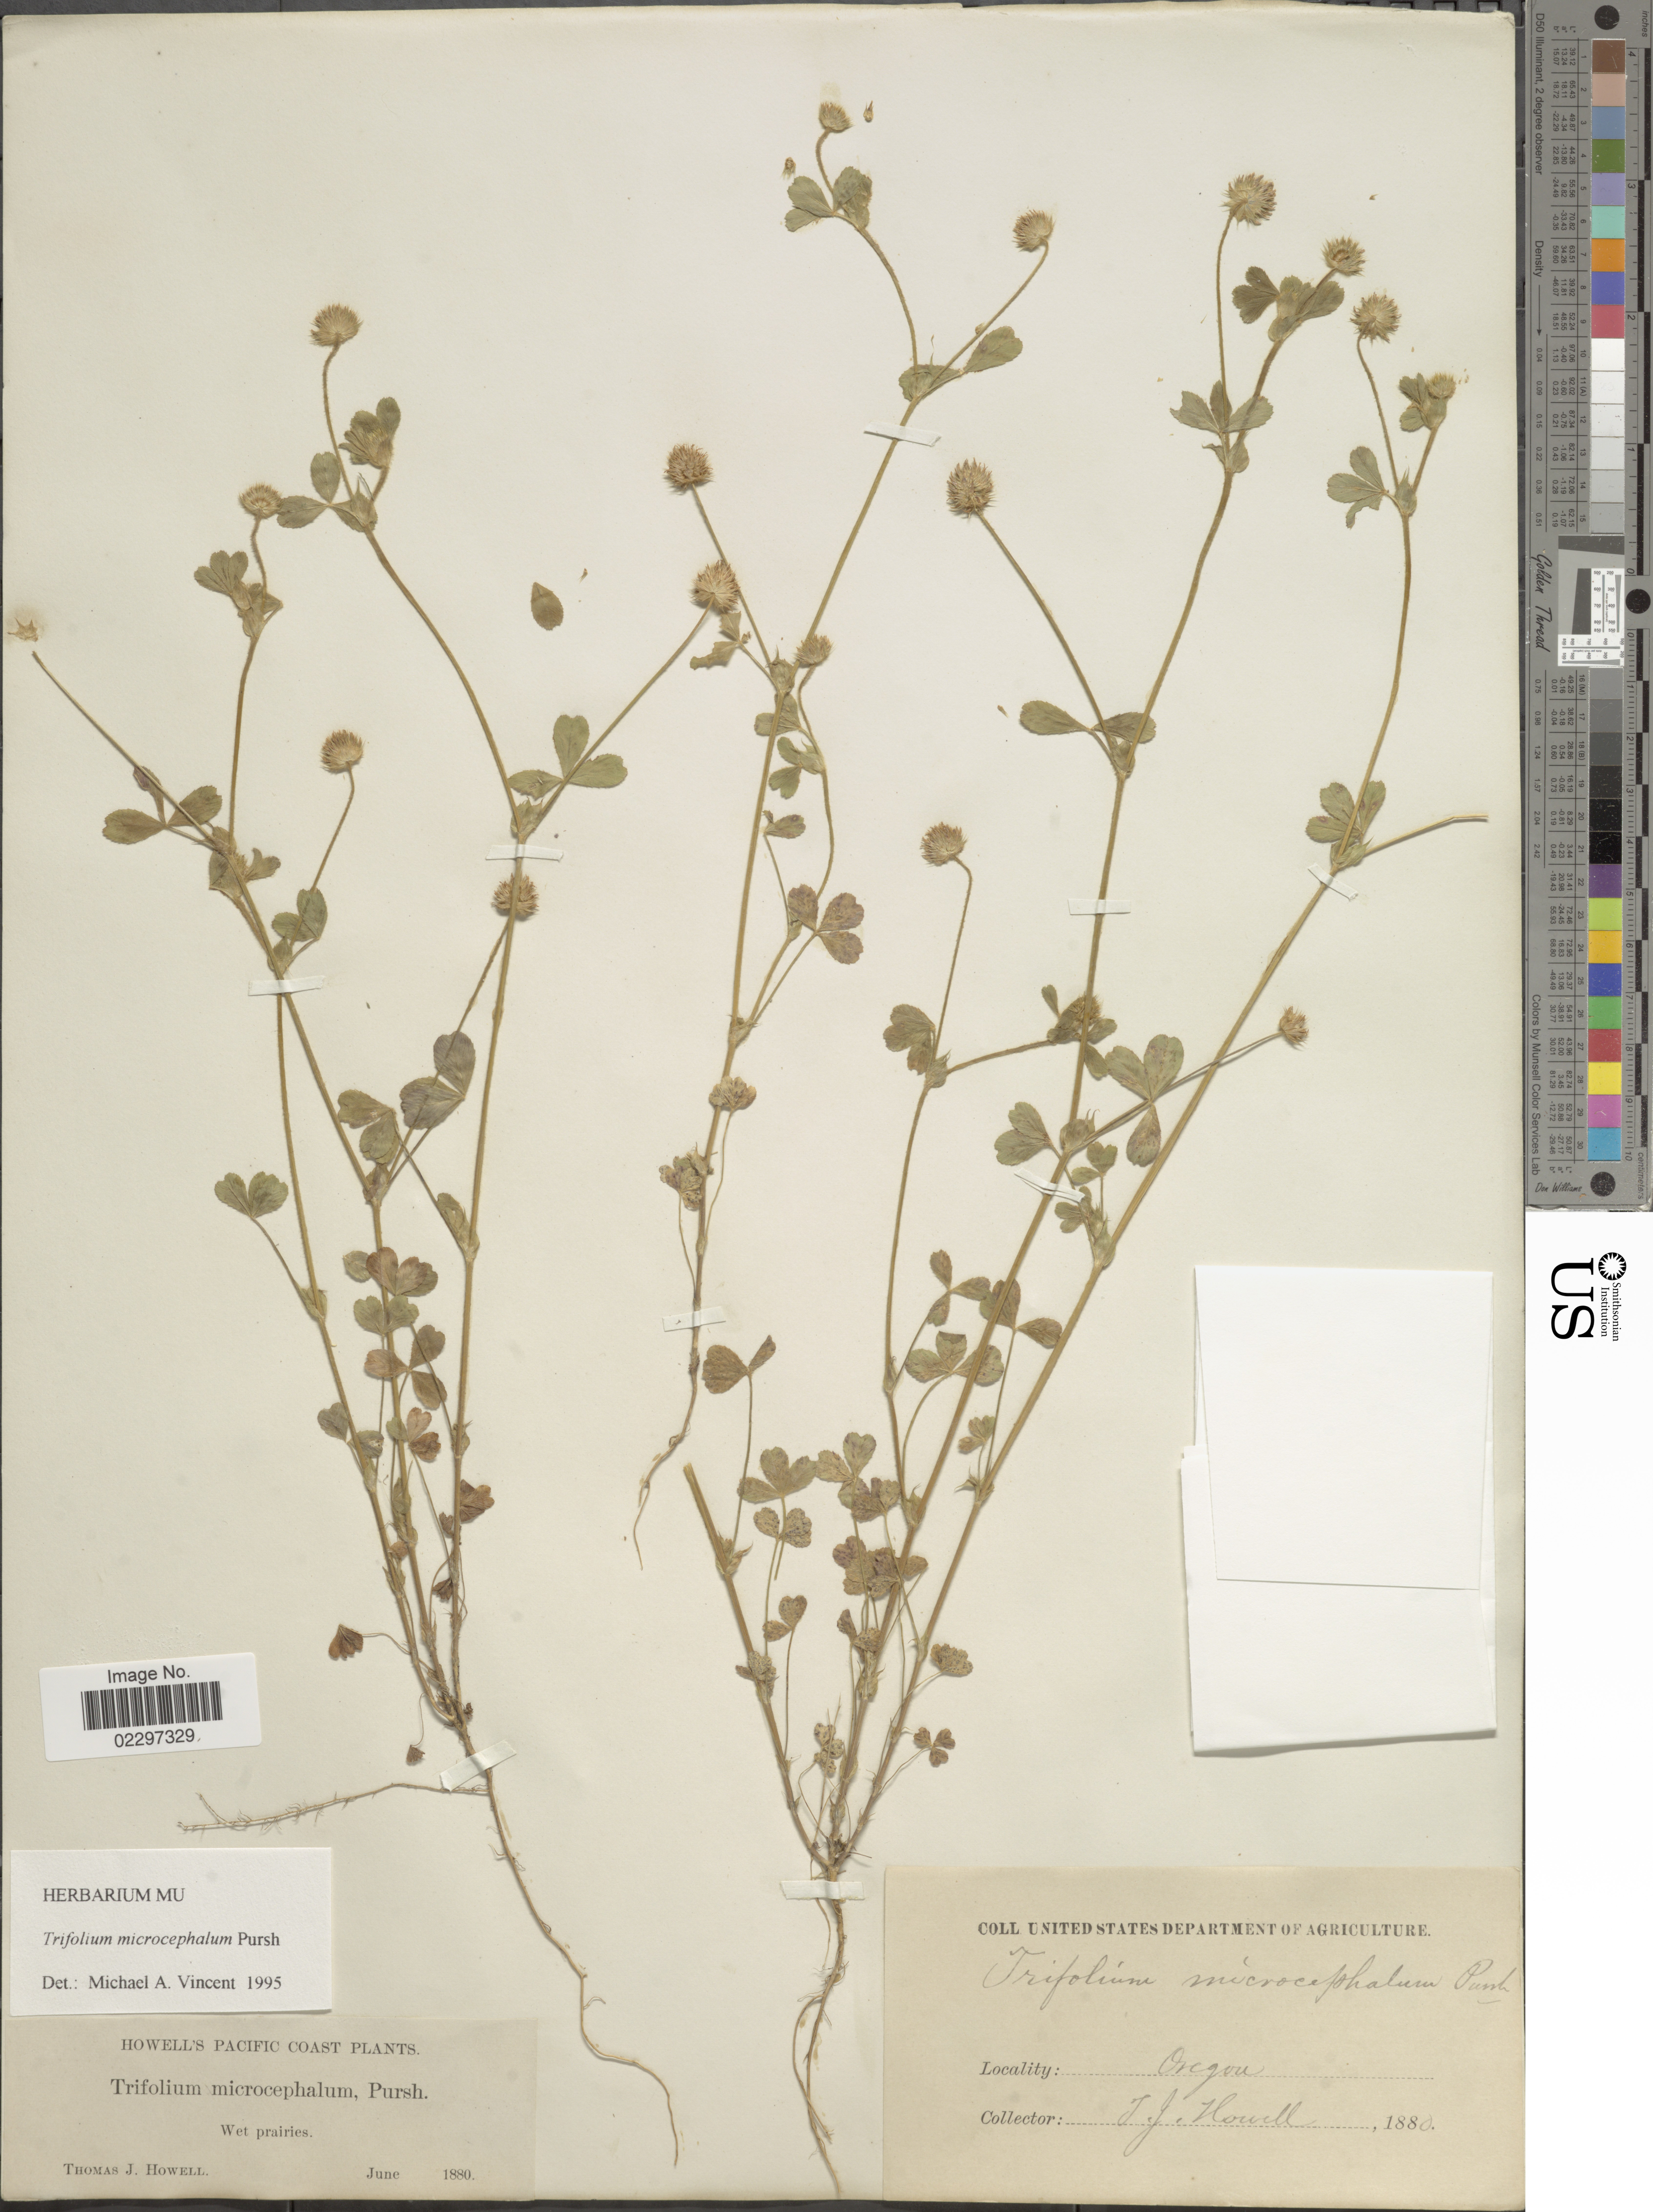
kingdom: Plantae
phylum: Tracheophyta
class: Magnoliopsida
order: Fabales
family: Fabaceae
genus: Trifolium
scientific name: Trifolium microcephalum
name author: Pursh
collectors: T. J. Howell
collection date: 1880-06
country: United States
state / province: Oregon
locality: Howell's Pacific Coast. Wet prairies